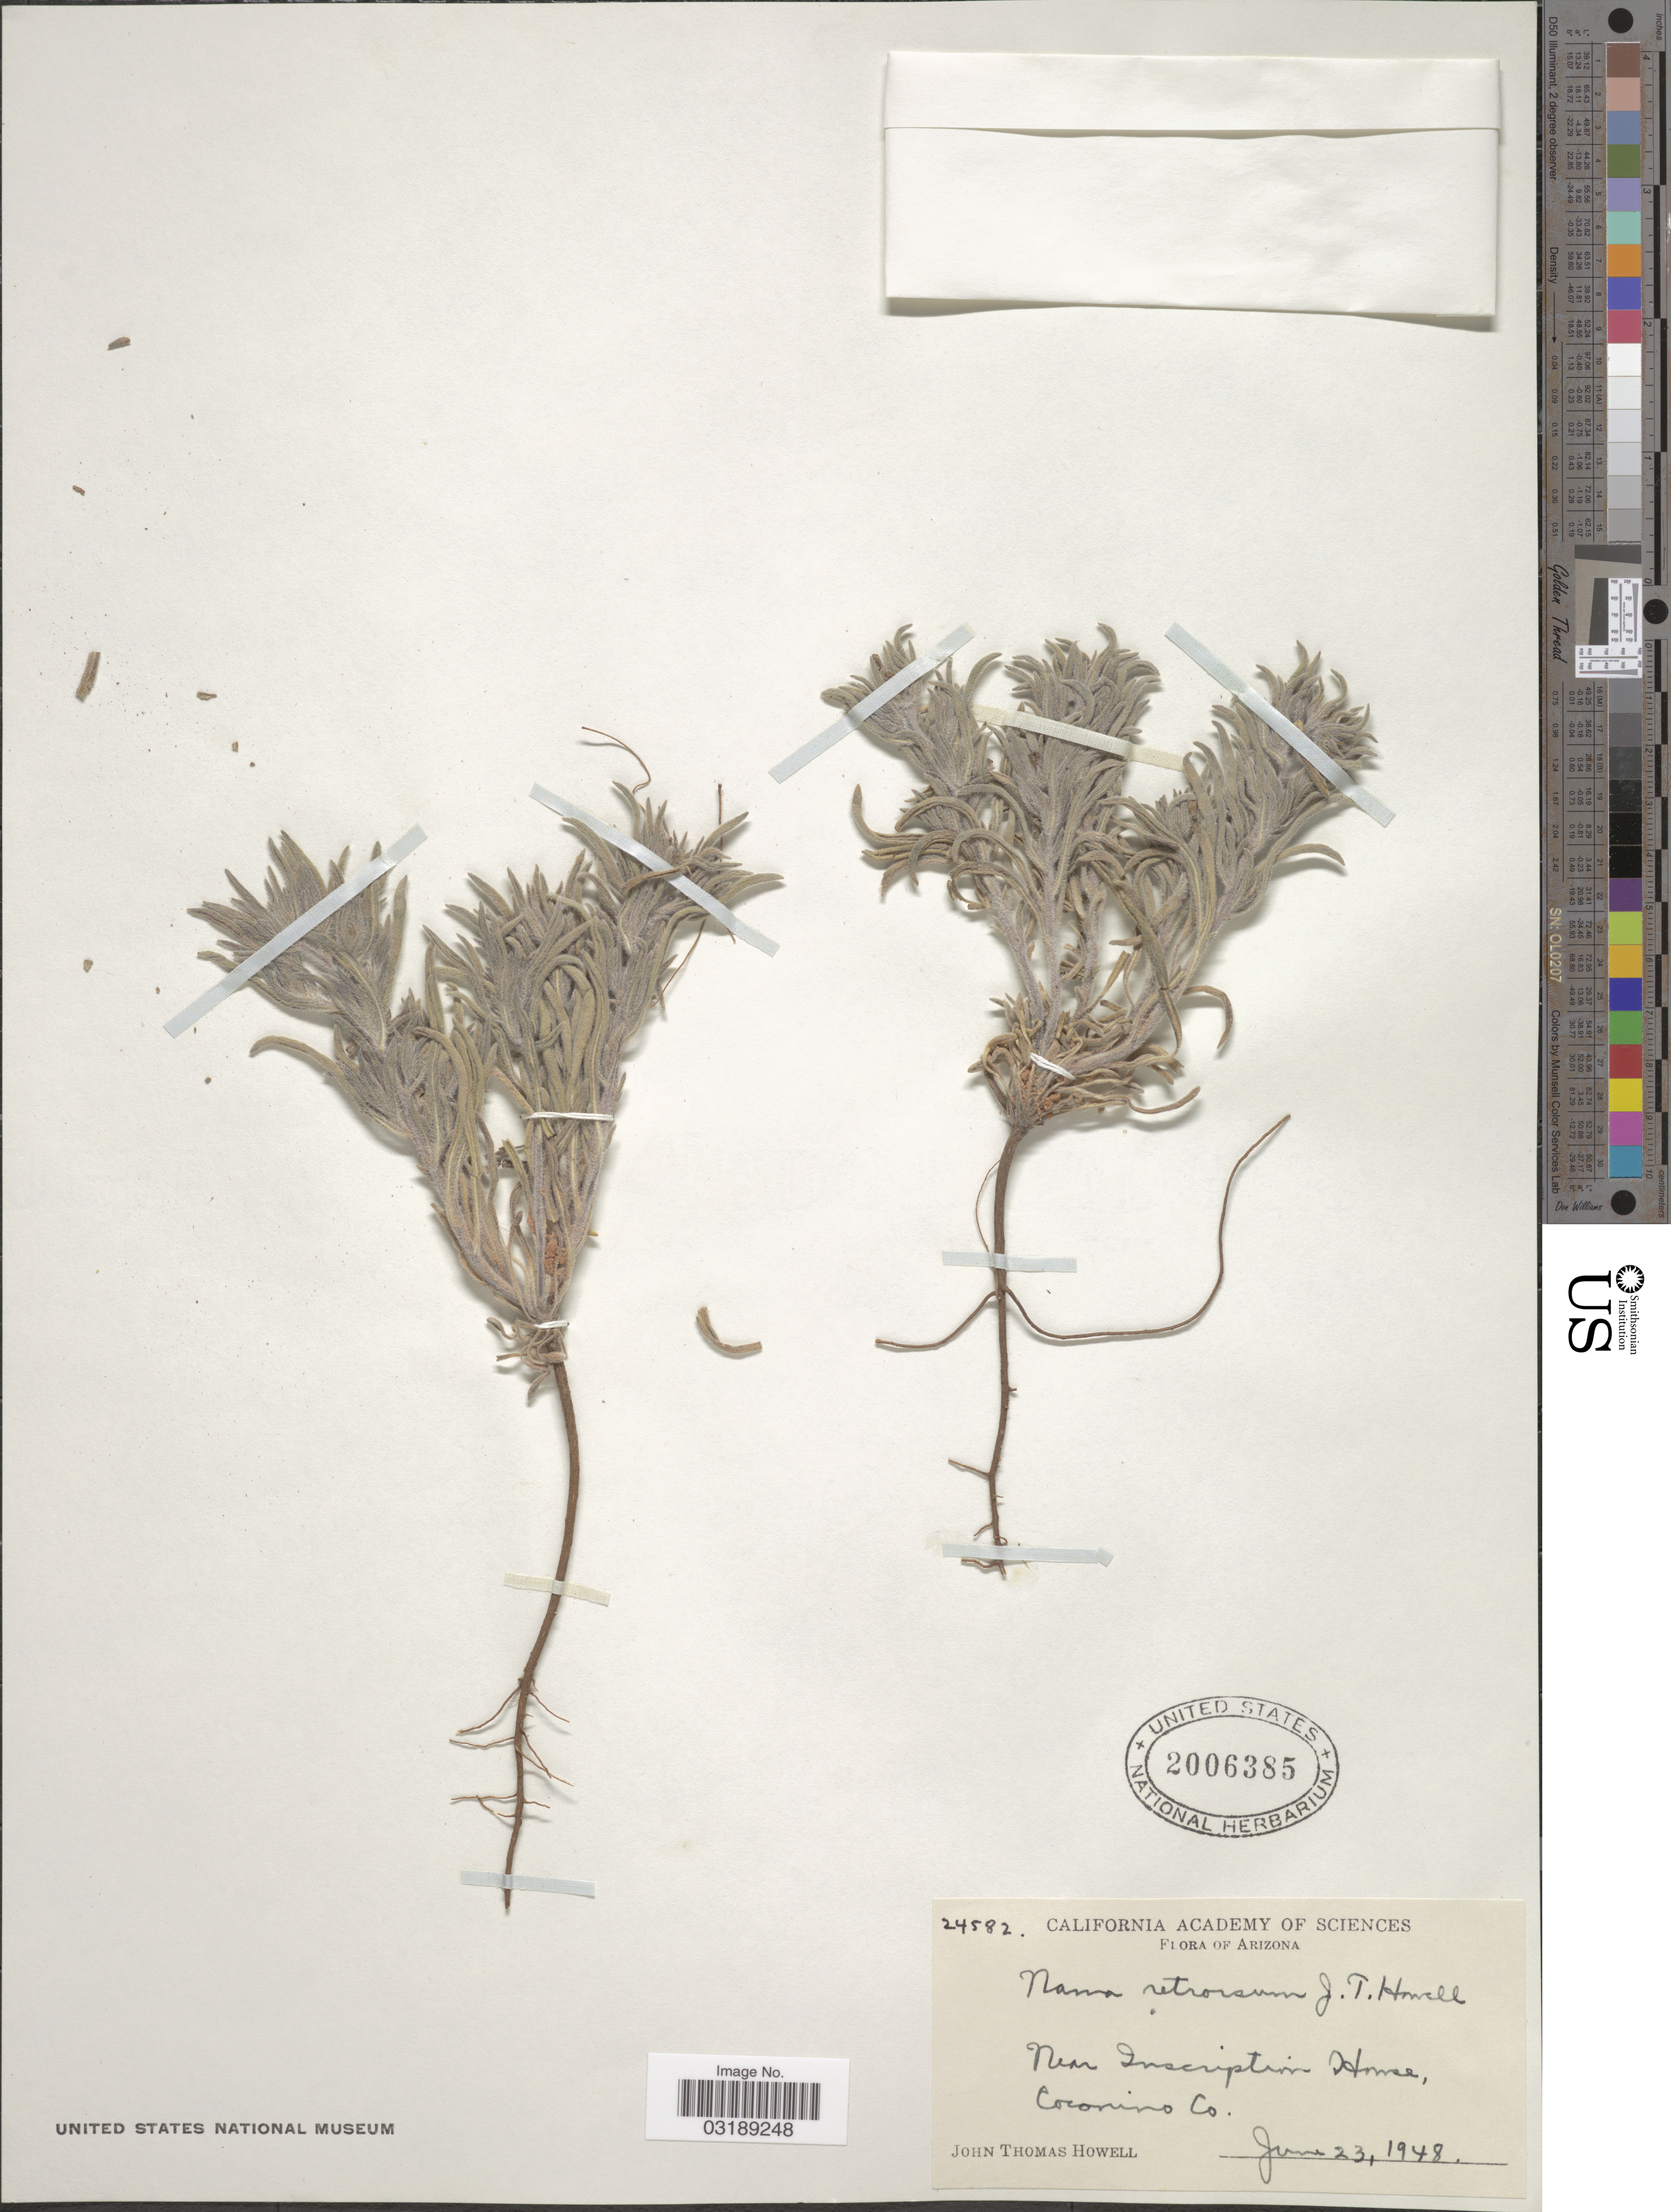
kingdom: Plantae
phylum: Tracheophyta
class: Magnoliopsida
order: Boraginales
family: Namaceae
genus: Nama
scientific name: Nama retrorsa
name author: J.T. Howell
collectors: J. T. Howell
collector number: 24582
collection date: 1948-06-23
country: United States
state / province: Arizona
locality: Near Inscription Horse, Coconino Co.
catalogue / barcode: US 2006385